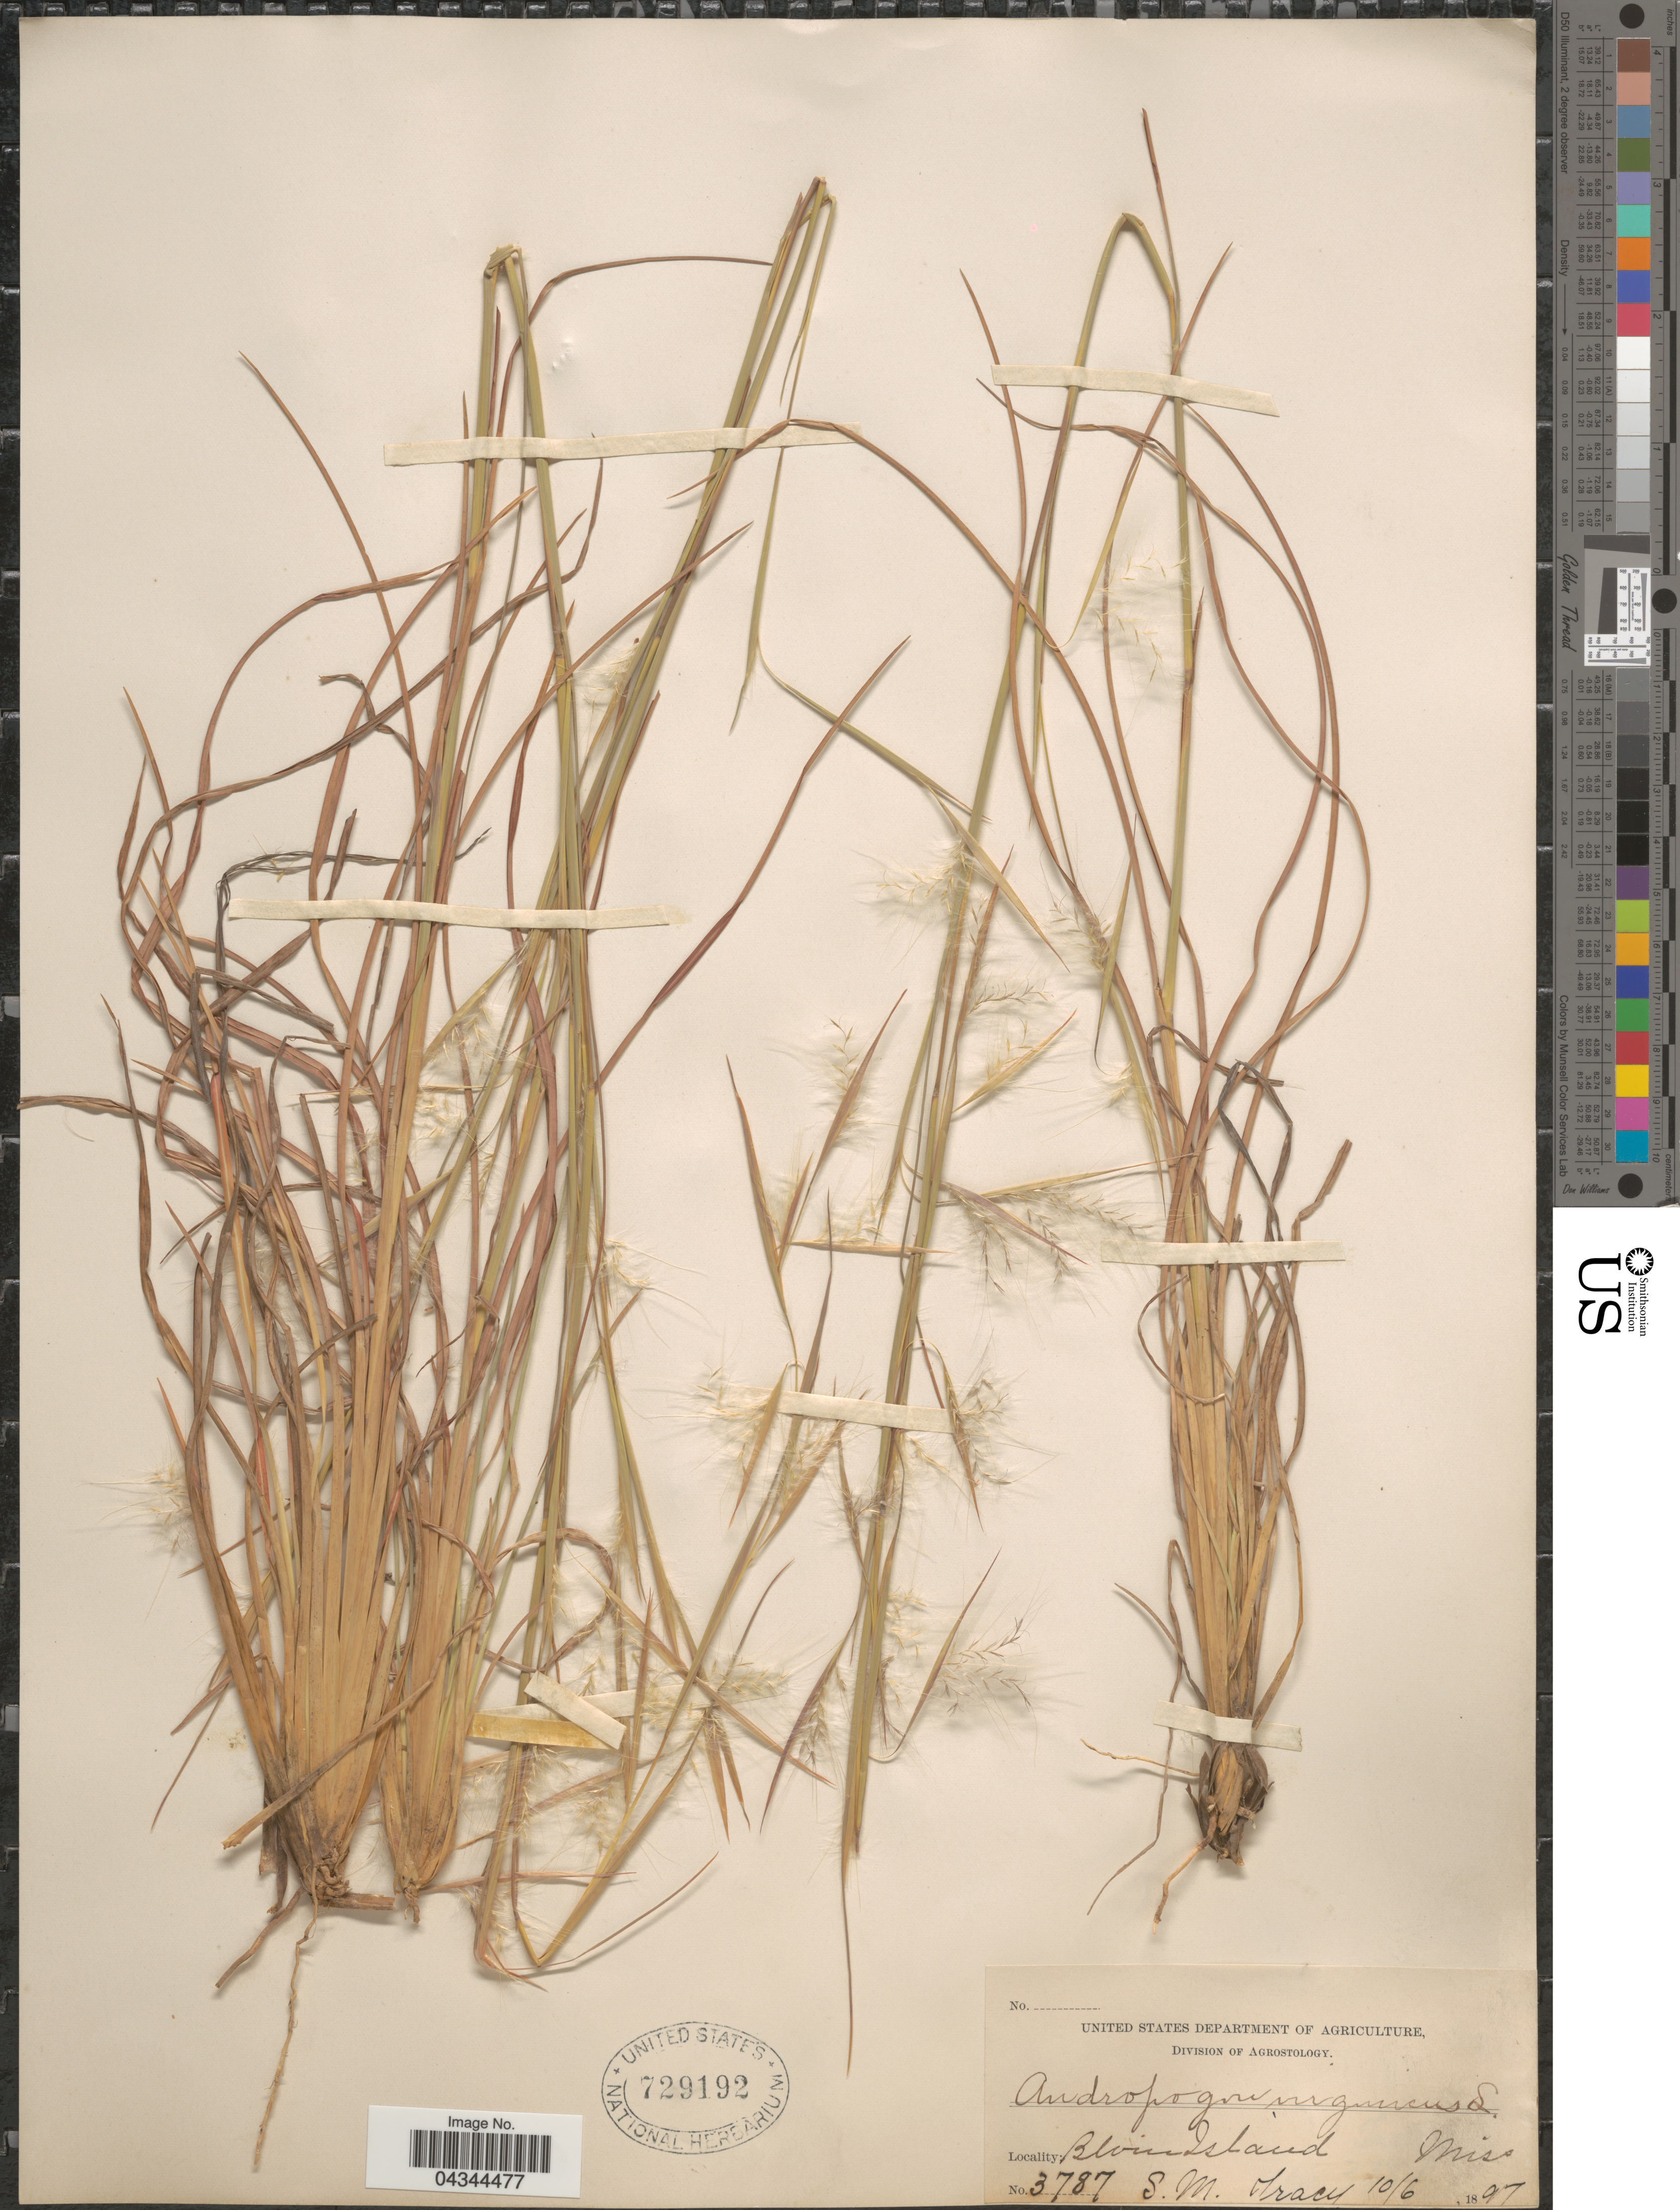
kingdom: Plantae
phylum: Tracheophyta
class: Liliopsida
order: Poales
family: Poaceae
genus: Andropogon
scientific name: Andropogon virginicus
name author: L.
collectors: S. M. Tracy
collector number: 3787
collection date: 1897-10-06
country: United States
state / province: Mississippi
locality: Blom [interpreted] Island.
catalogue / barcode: US 729192